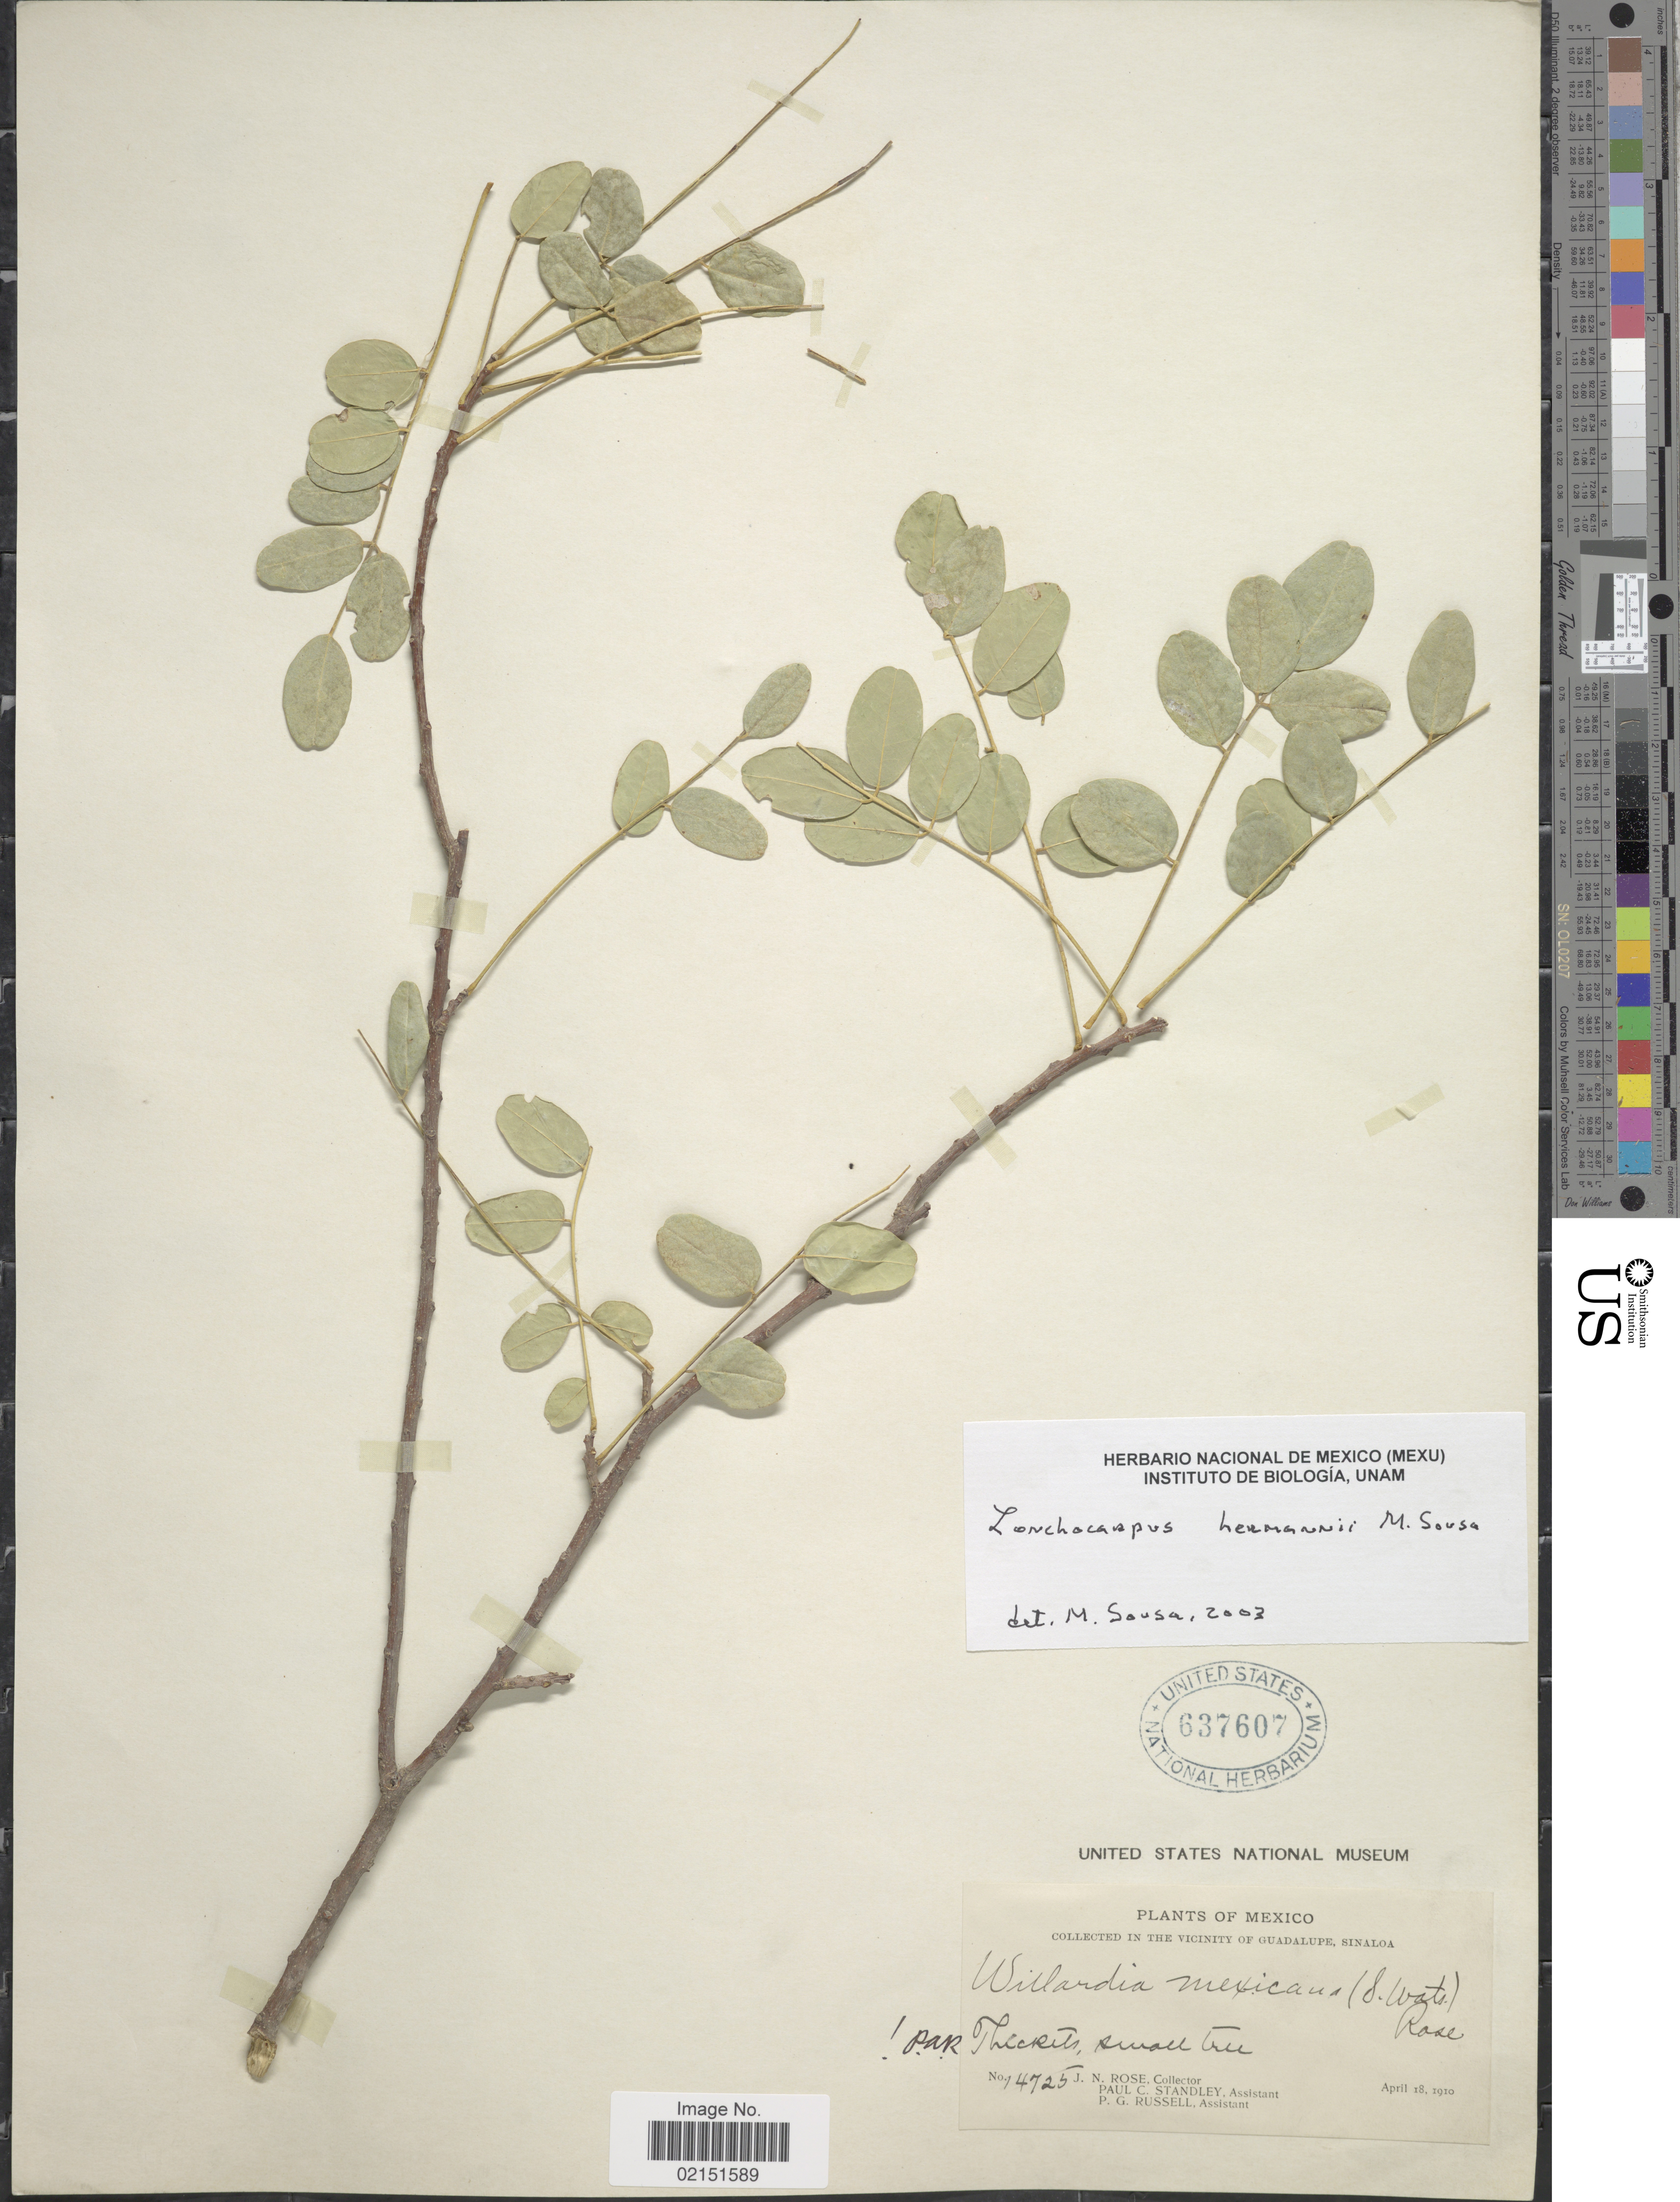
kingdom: Plantae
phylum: Tracheophyta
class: Magnoliopsida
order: Fabales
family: Fabaceae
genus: Lonchocarpus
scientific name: Lonchocarpus hermannii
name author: M. Sousa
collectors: J. N. Rose, P. C. Standley & P. G. Russell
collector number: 14725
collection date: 1910-04-18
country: Mexico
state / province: Sinaloa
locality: In the Vicinity of Guadalupe, Sinaloa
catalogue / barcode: US 637607